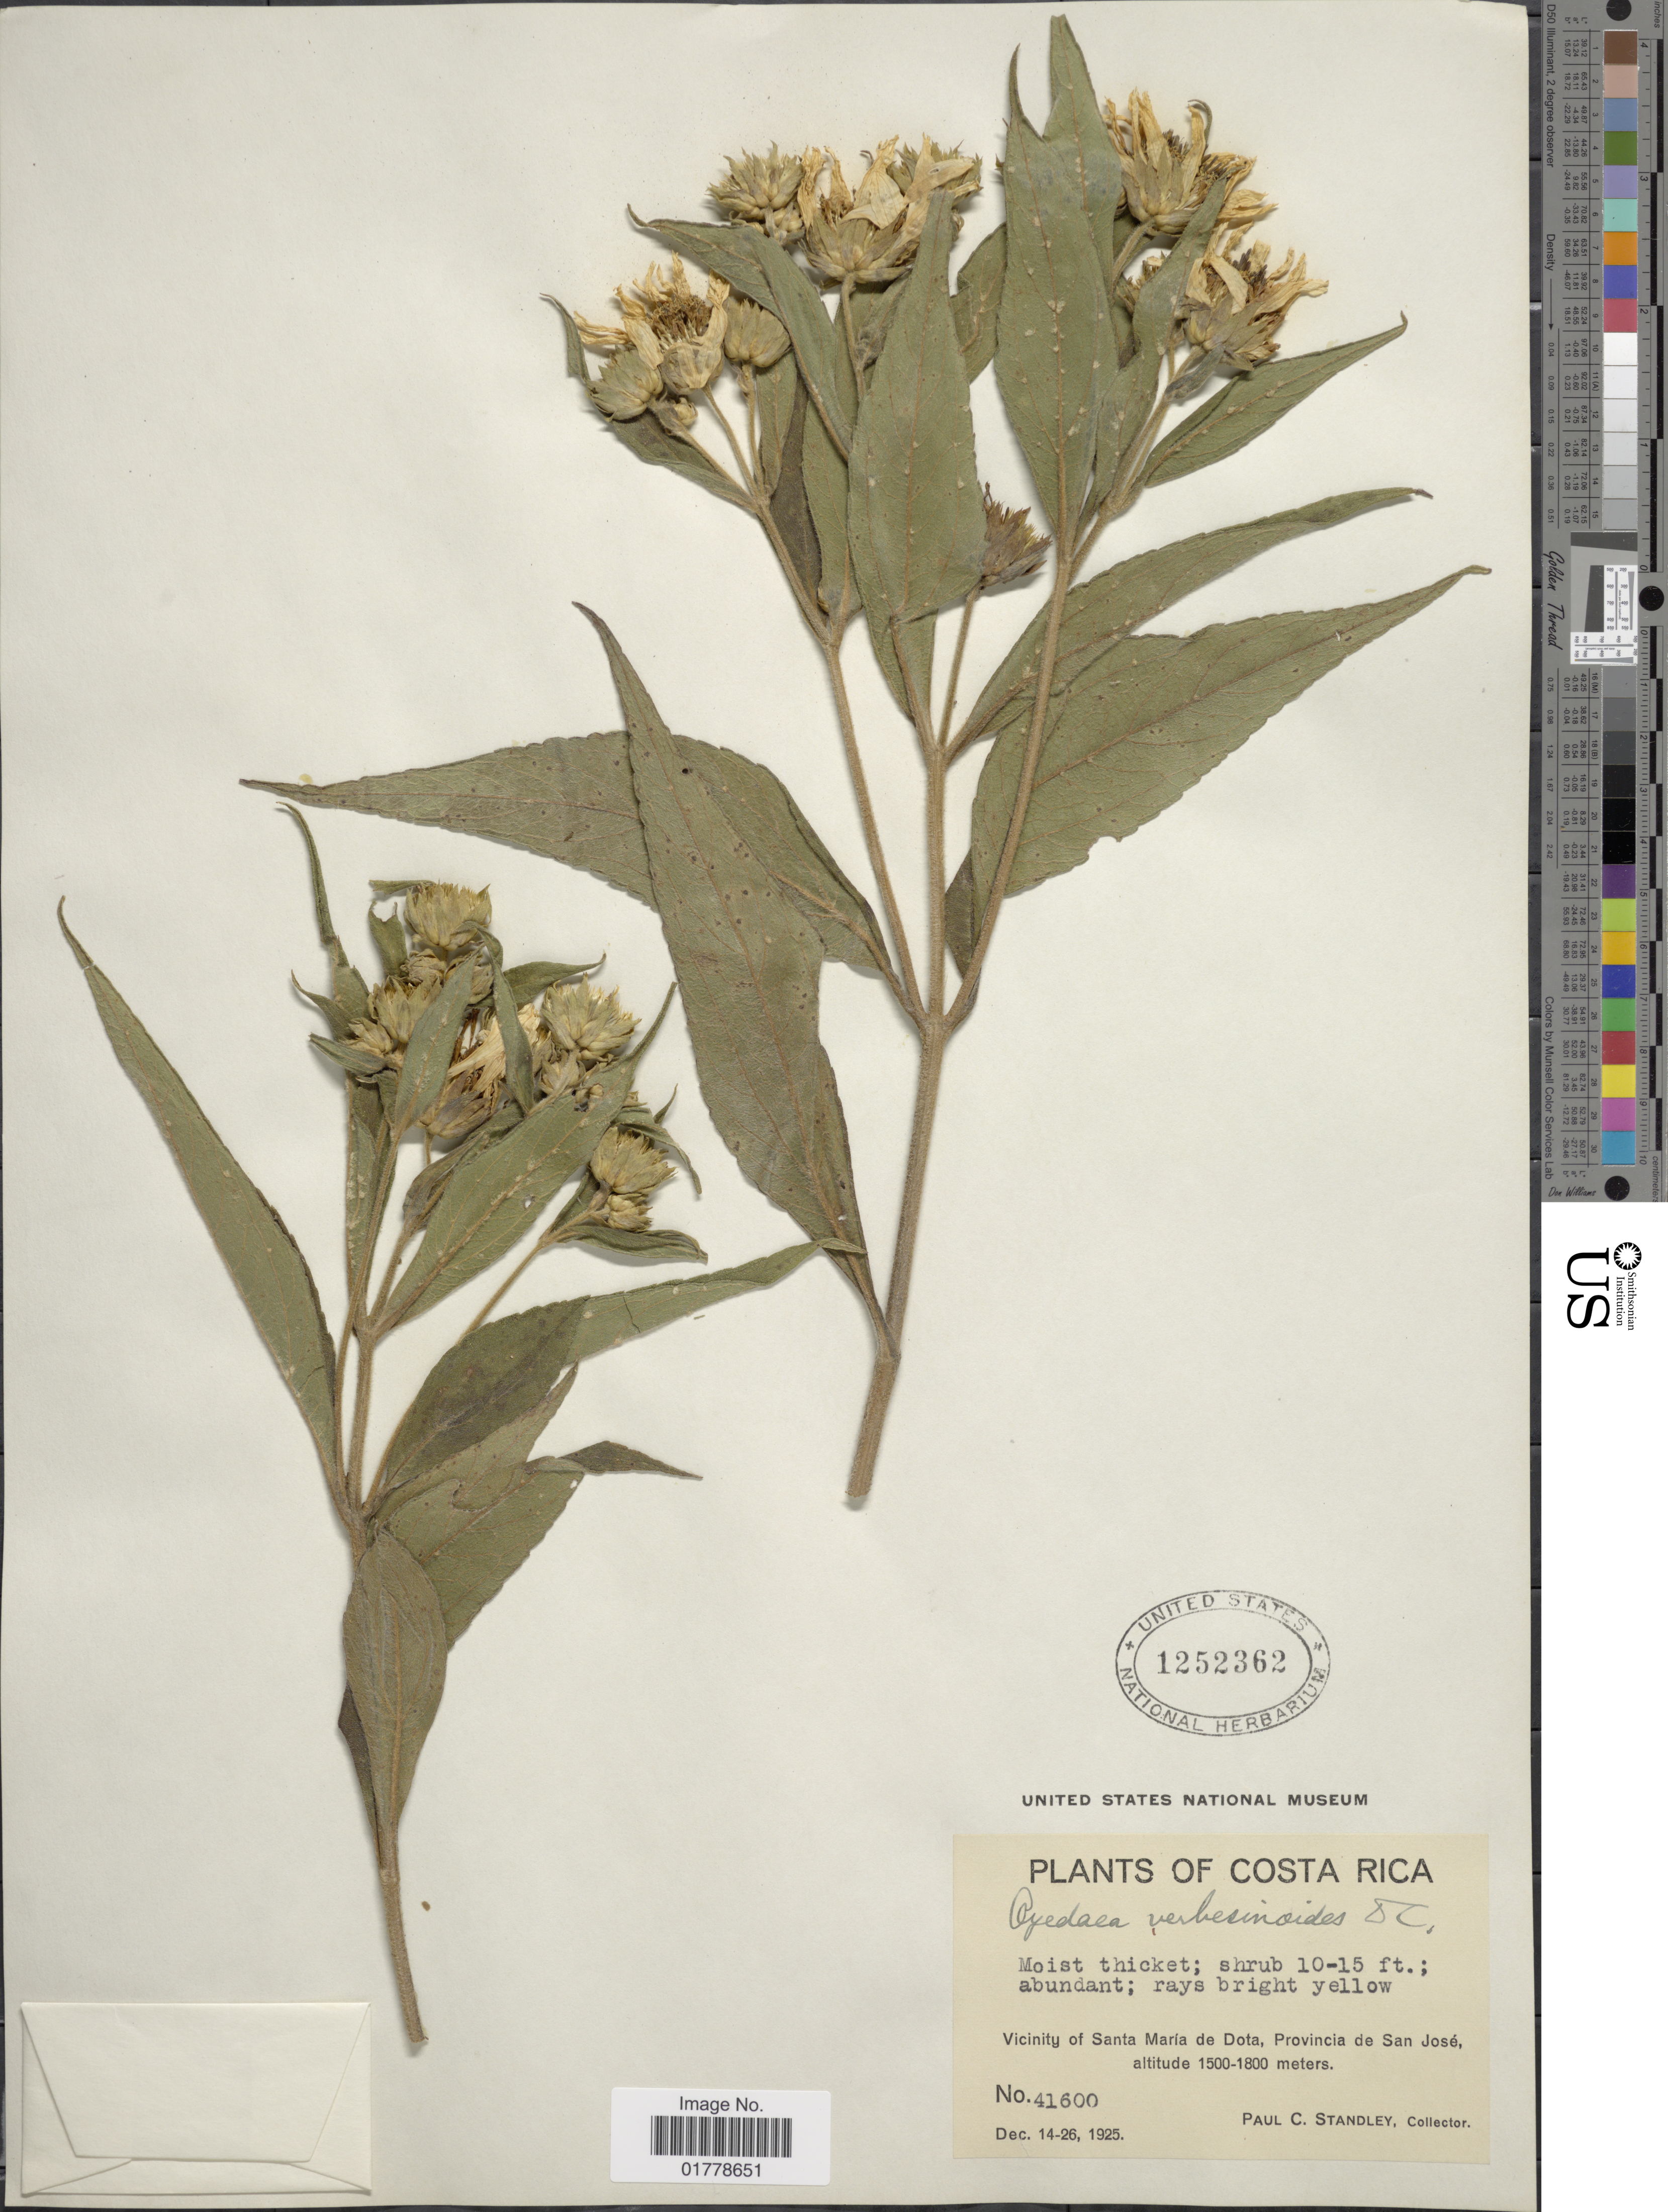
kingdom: Plantae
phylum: Tracheophyta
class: Magnoliopsida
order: Asterales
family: Asteraceae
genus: Oyedaea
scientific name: Oyedaea verbesinoides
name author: DC.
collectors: P. C. Standley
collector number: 41600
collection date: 1925-12-14/1925-12-26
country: Costa Rica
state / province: San José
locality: Vicinity of Santa María de Dota, Provincia de San José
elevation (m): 1500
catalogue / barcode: US 1252362